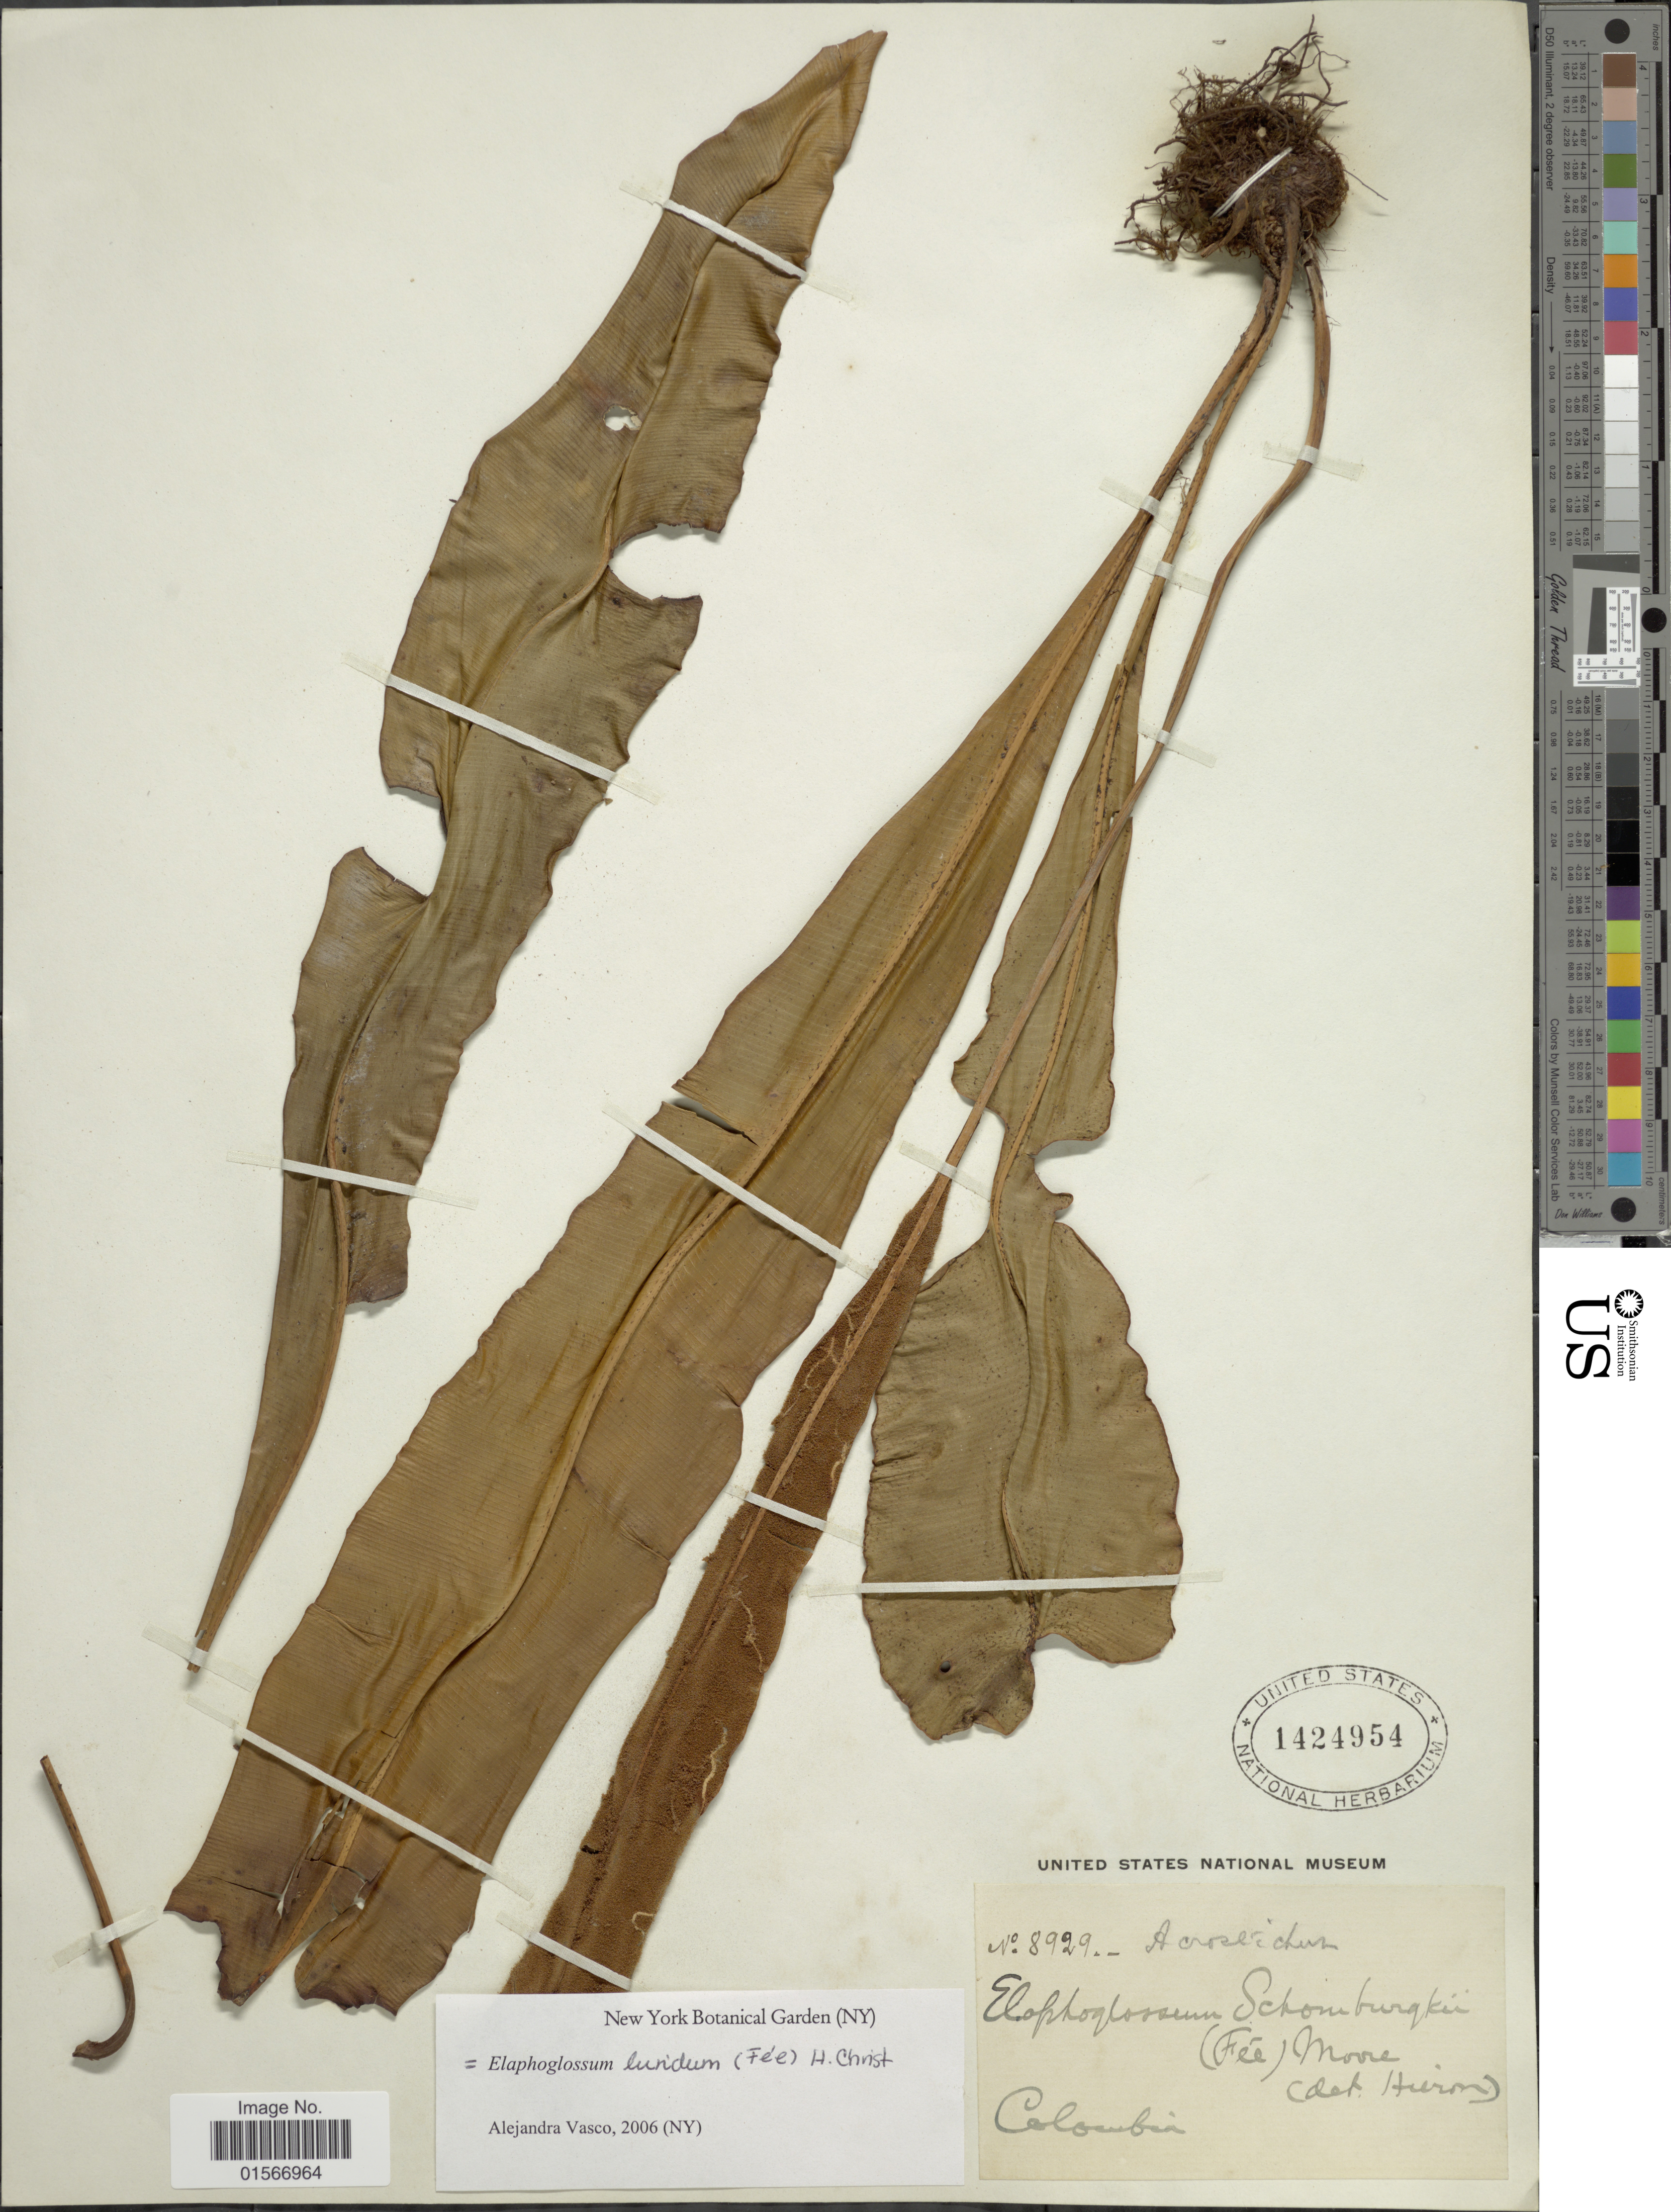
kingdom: Plantae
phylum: Tracheophyta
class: Polypodiopsida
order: Polypodiales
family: Dryopteridaceae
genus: Elaphoglossum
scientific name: Elaphoglossum luridum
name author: (Fée) Christ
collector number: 8929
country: Colombia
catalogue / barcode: US 1424954